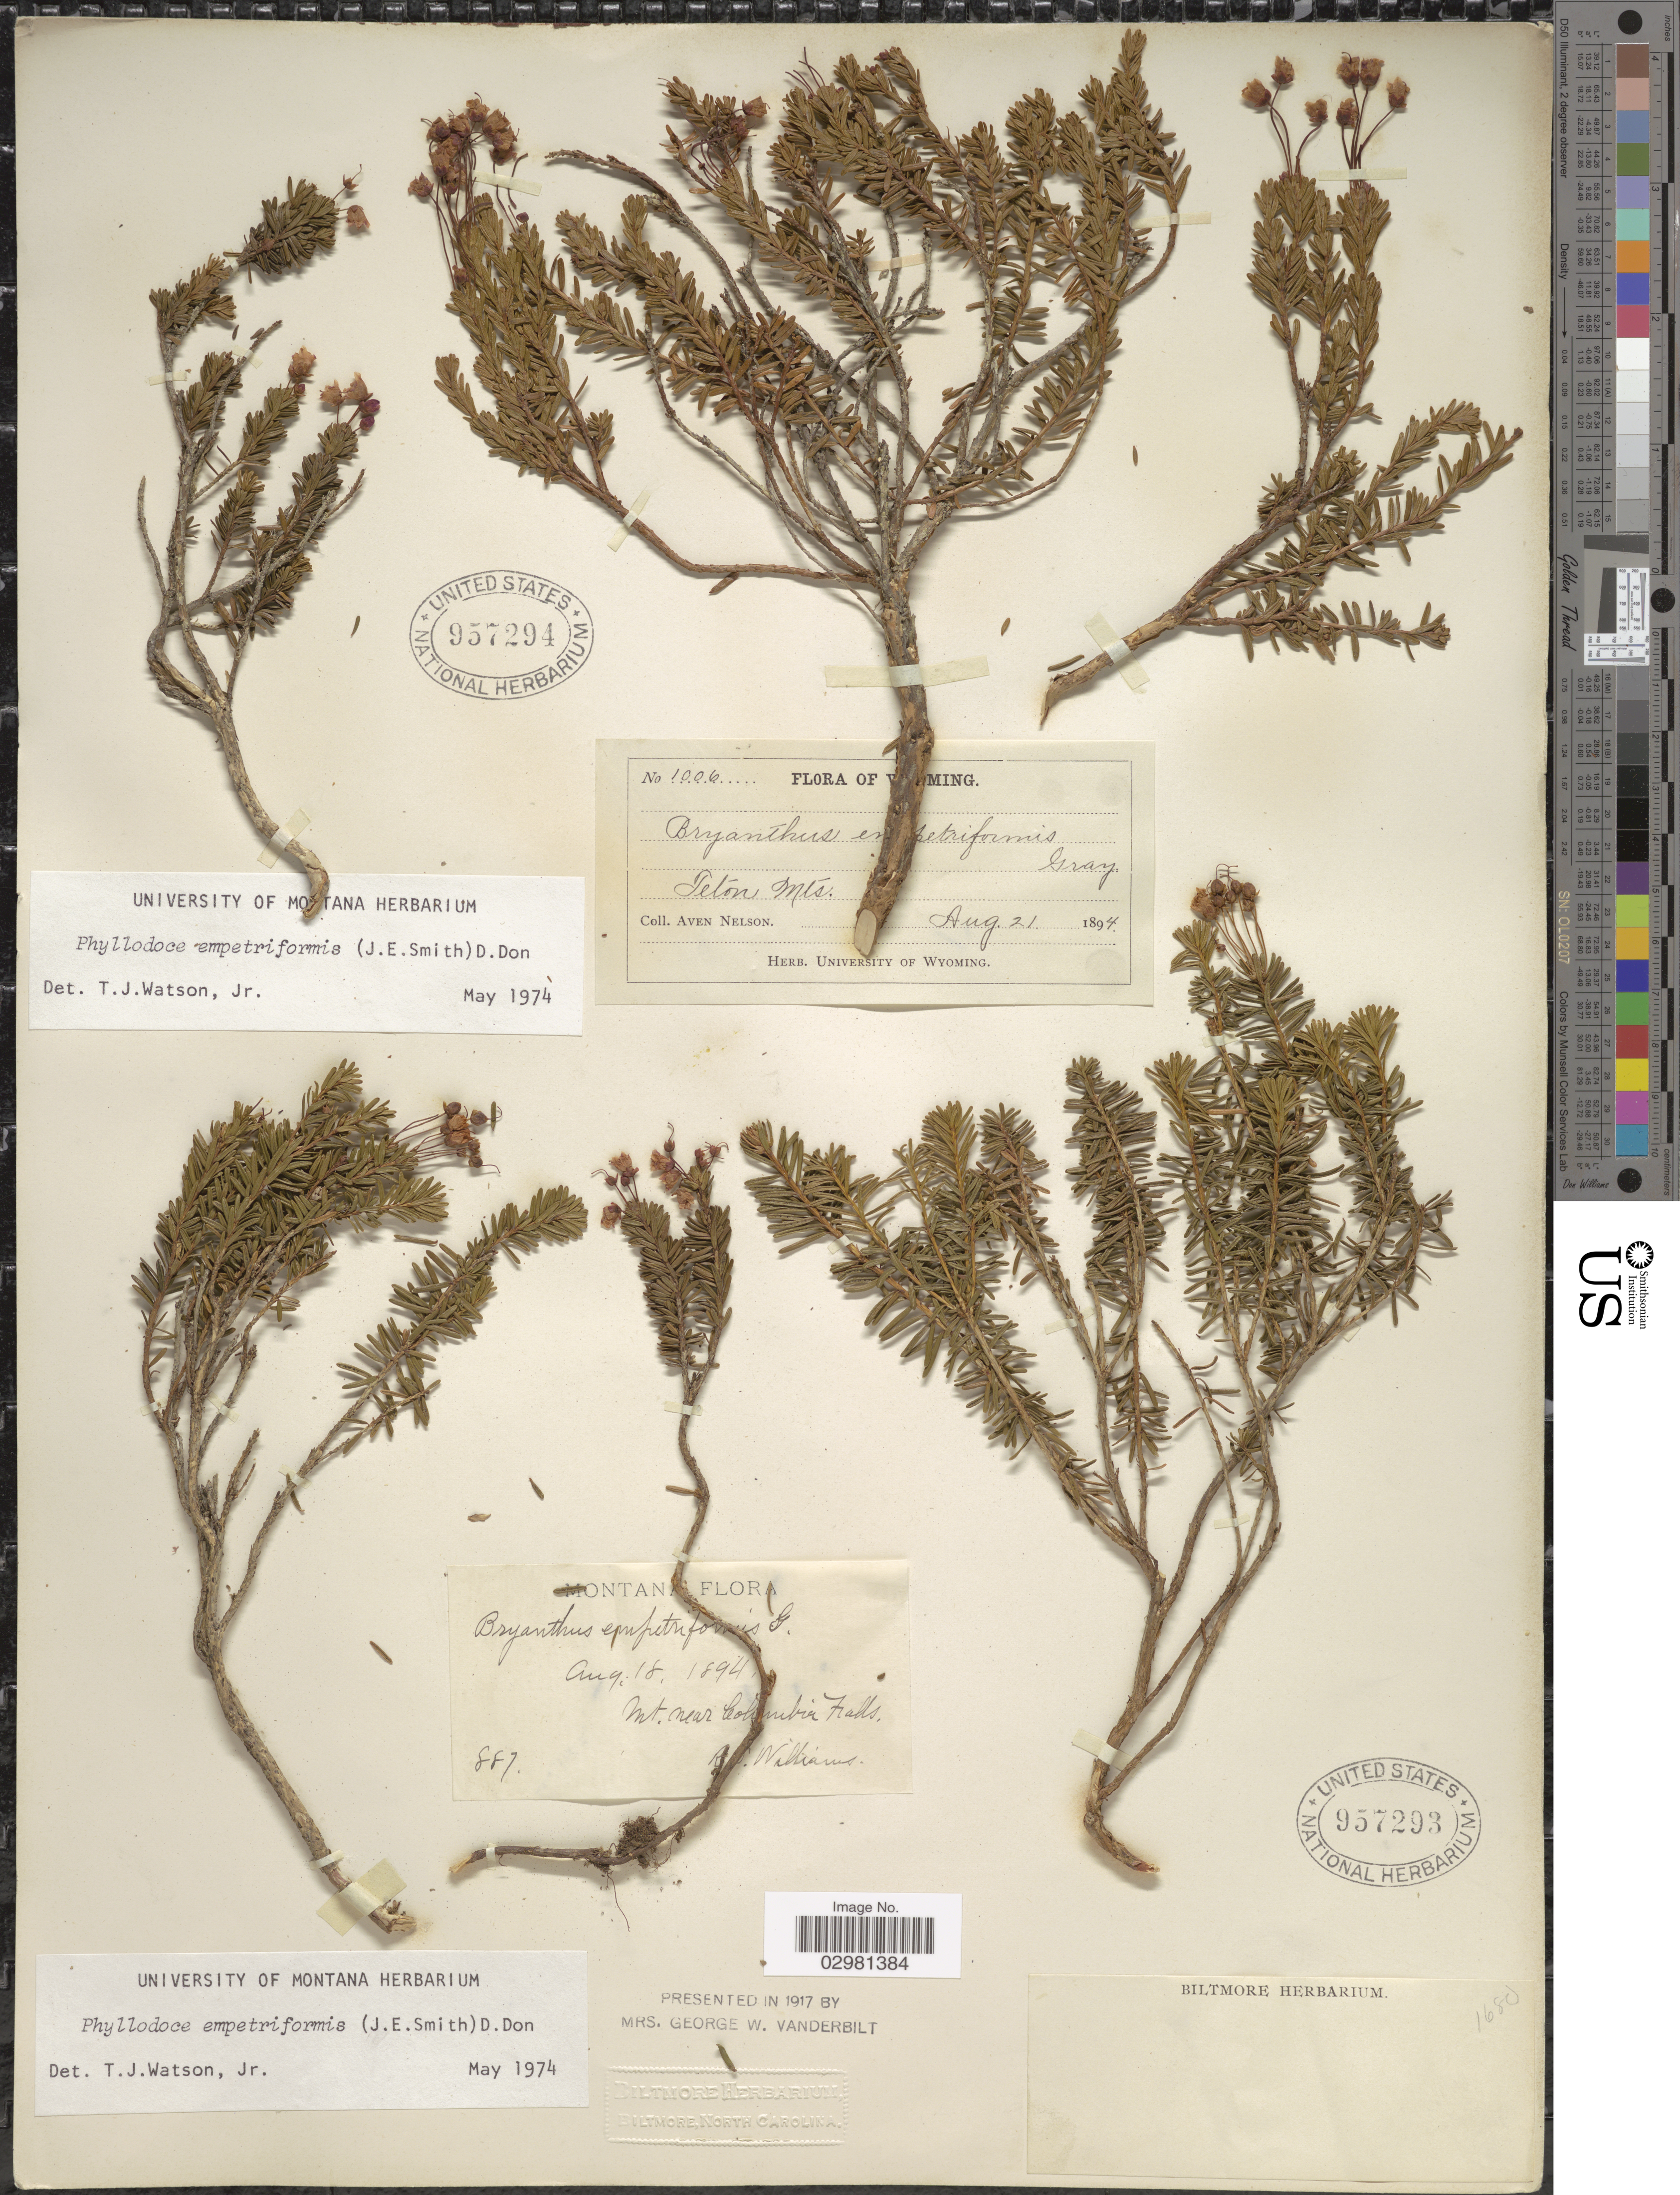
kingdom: Plantae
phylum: Tracheophyta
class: Magnoliopsida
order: Ericales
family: Ericaceae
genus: Phyllodoce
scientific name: Phyllodoce empetiformis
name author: (Small) D. Don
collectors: R. S. Williams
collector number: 887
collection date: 1894-08-18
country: United States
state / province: Montana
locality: Mt. near Columbia Falls.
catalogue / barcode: US 957293